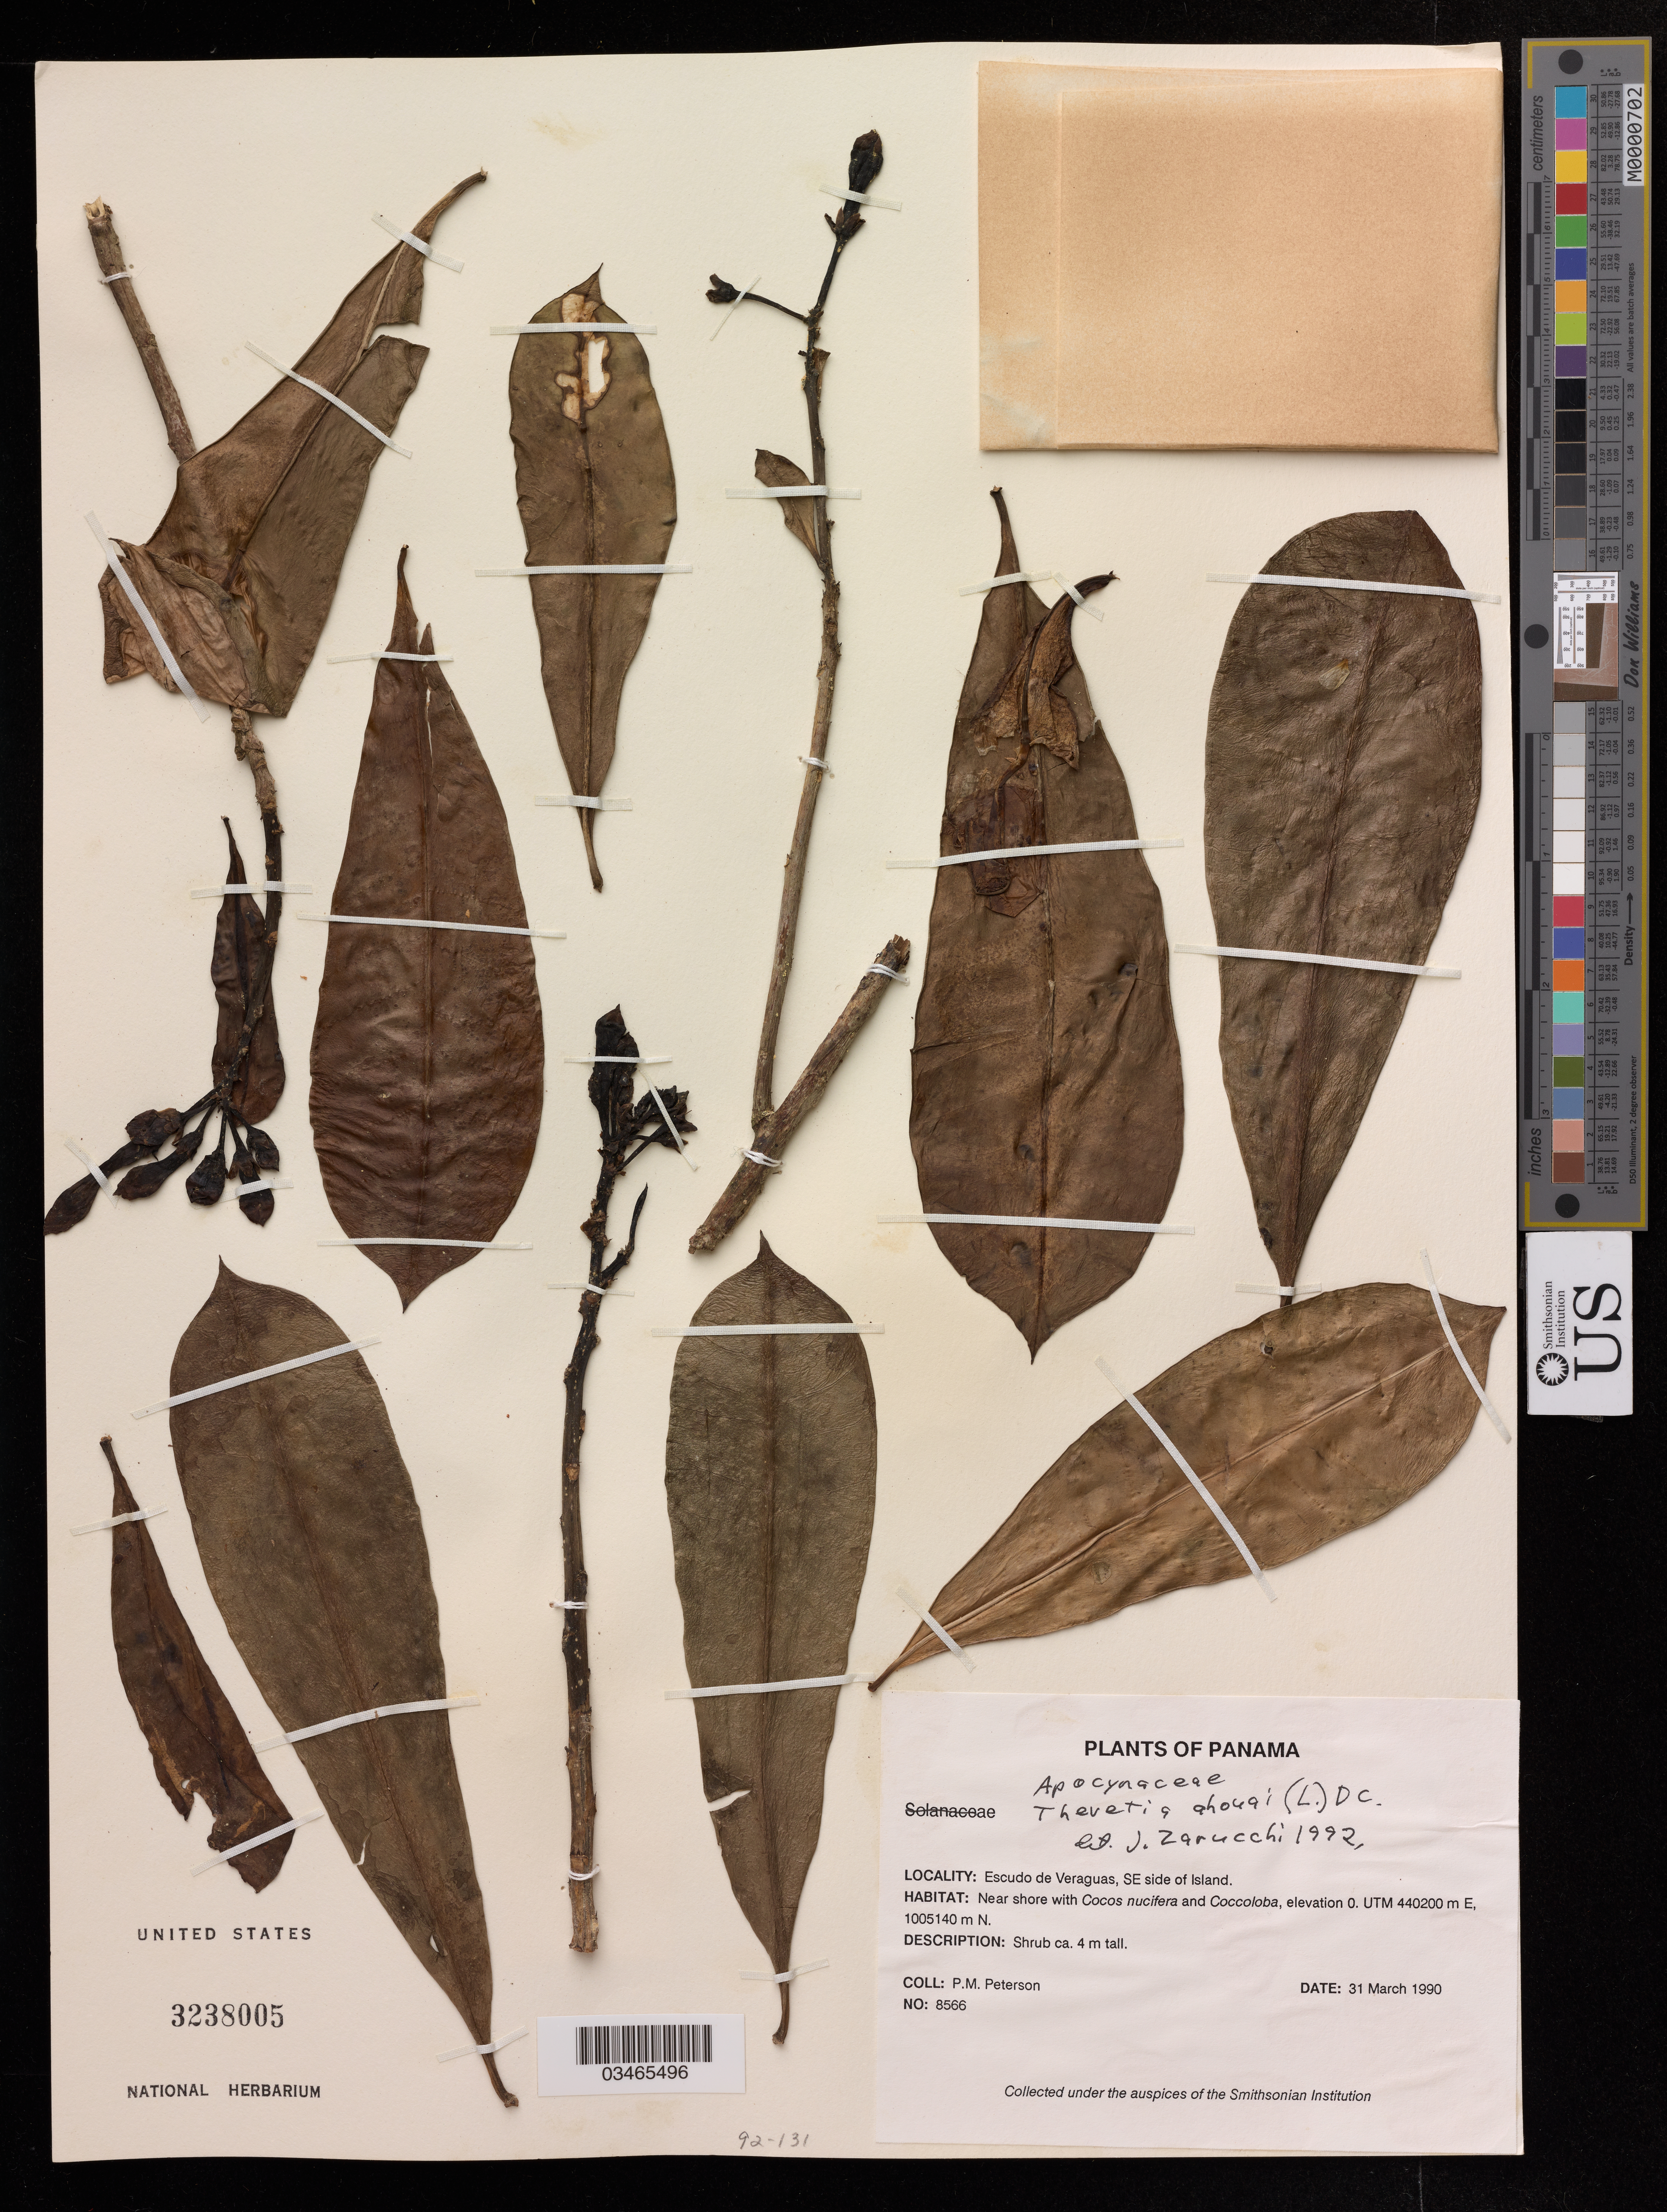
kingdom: Plantae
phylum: Tracheophyta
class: Magnoliopsida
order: Gentianales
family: Apocynaceae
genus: Thevetia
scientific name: Thevetia ahouai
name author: (L.) A. DC.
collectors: P. M. Peterson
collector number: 8566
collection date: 1990-03-31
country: Panama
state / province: Veraguas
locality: SE side of Island. UTM 440200 m E, 1005200 m N.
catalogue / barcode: US 3238005